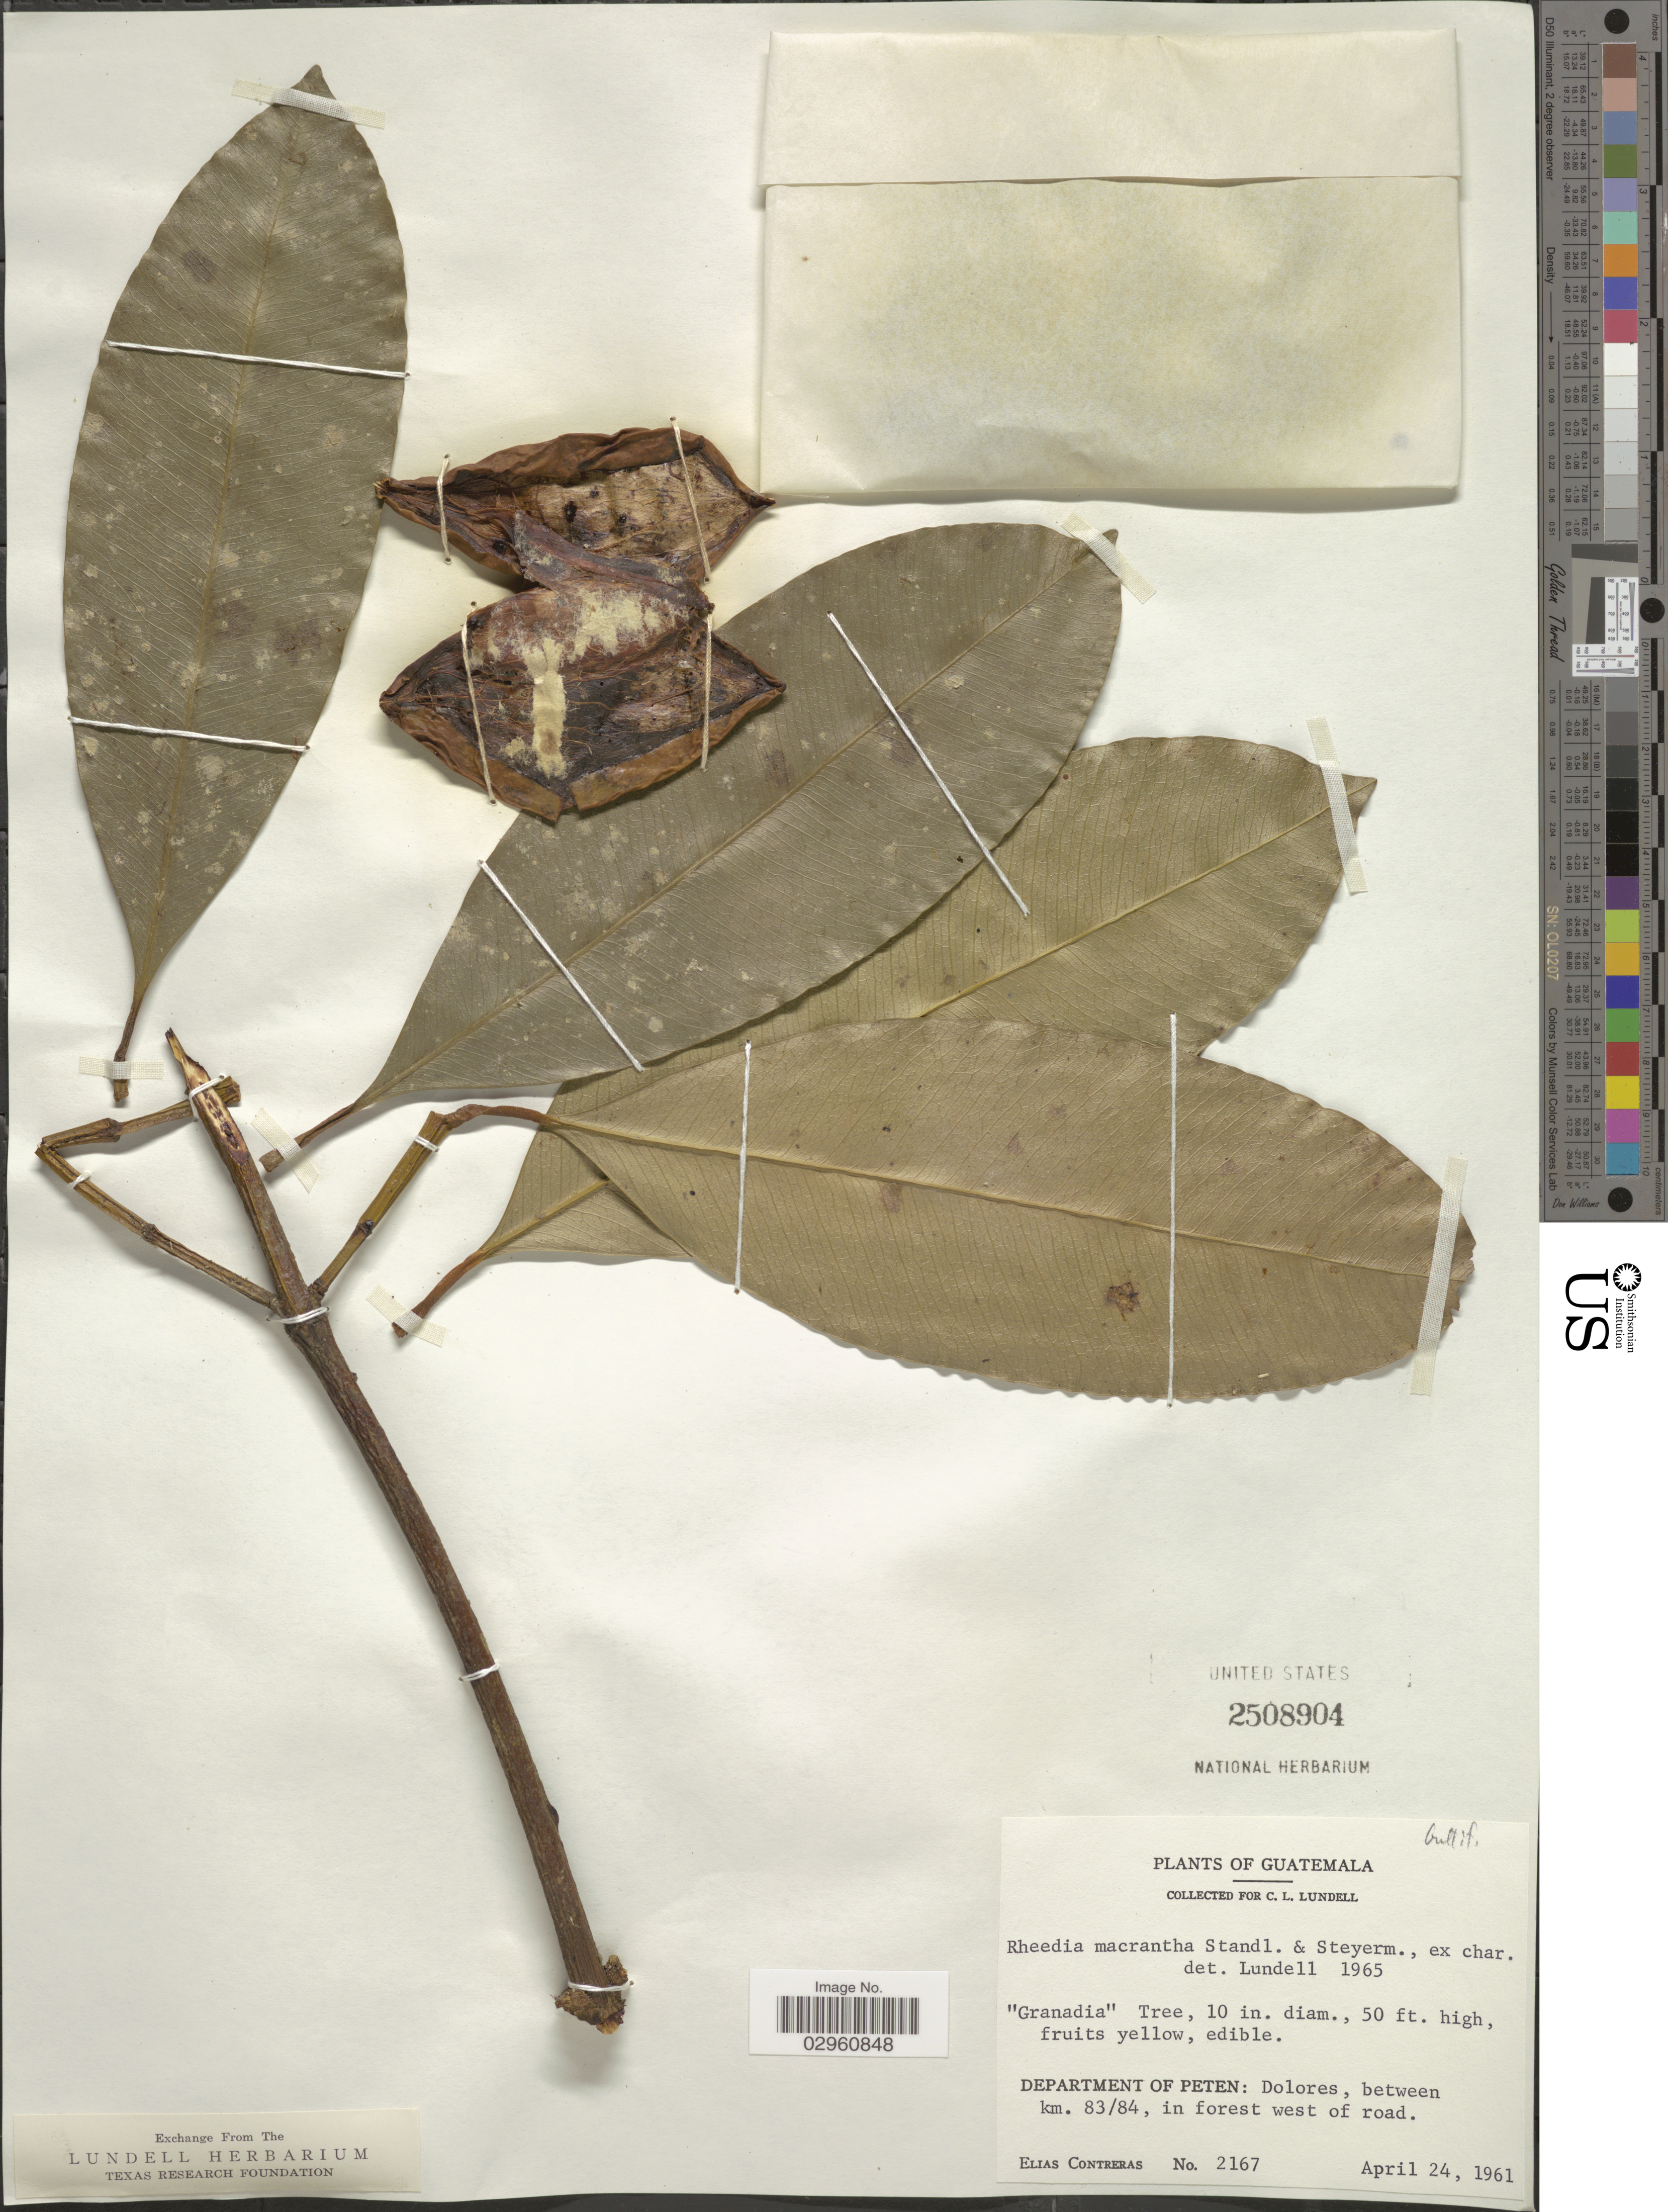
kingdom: Plantae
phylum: Tracheophyta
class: Magnoliopsida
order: Malpighiales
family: Clusiaceae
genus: Garcinia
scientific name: Garcinia macrophylla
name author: Mart.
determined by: Hammel, B.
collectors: E. Contreras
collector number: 2167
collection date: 1961-04-24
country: Guatemala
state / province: El Petén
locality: Department of Peten: Dolores, between km. 83/84, in forest west of road.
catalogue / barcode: US 2508904